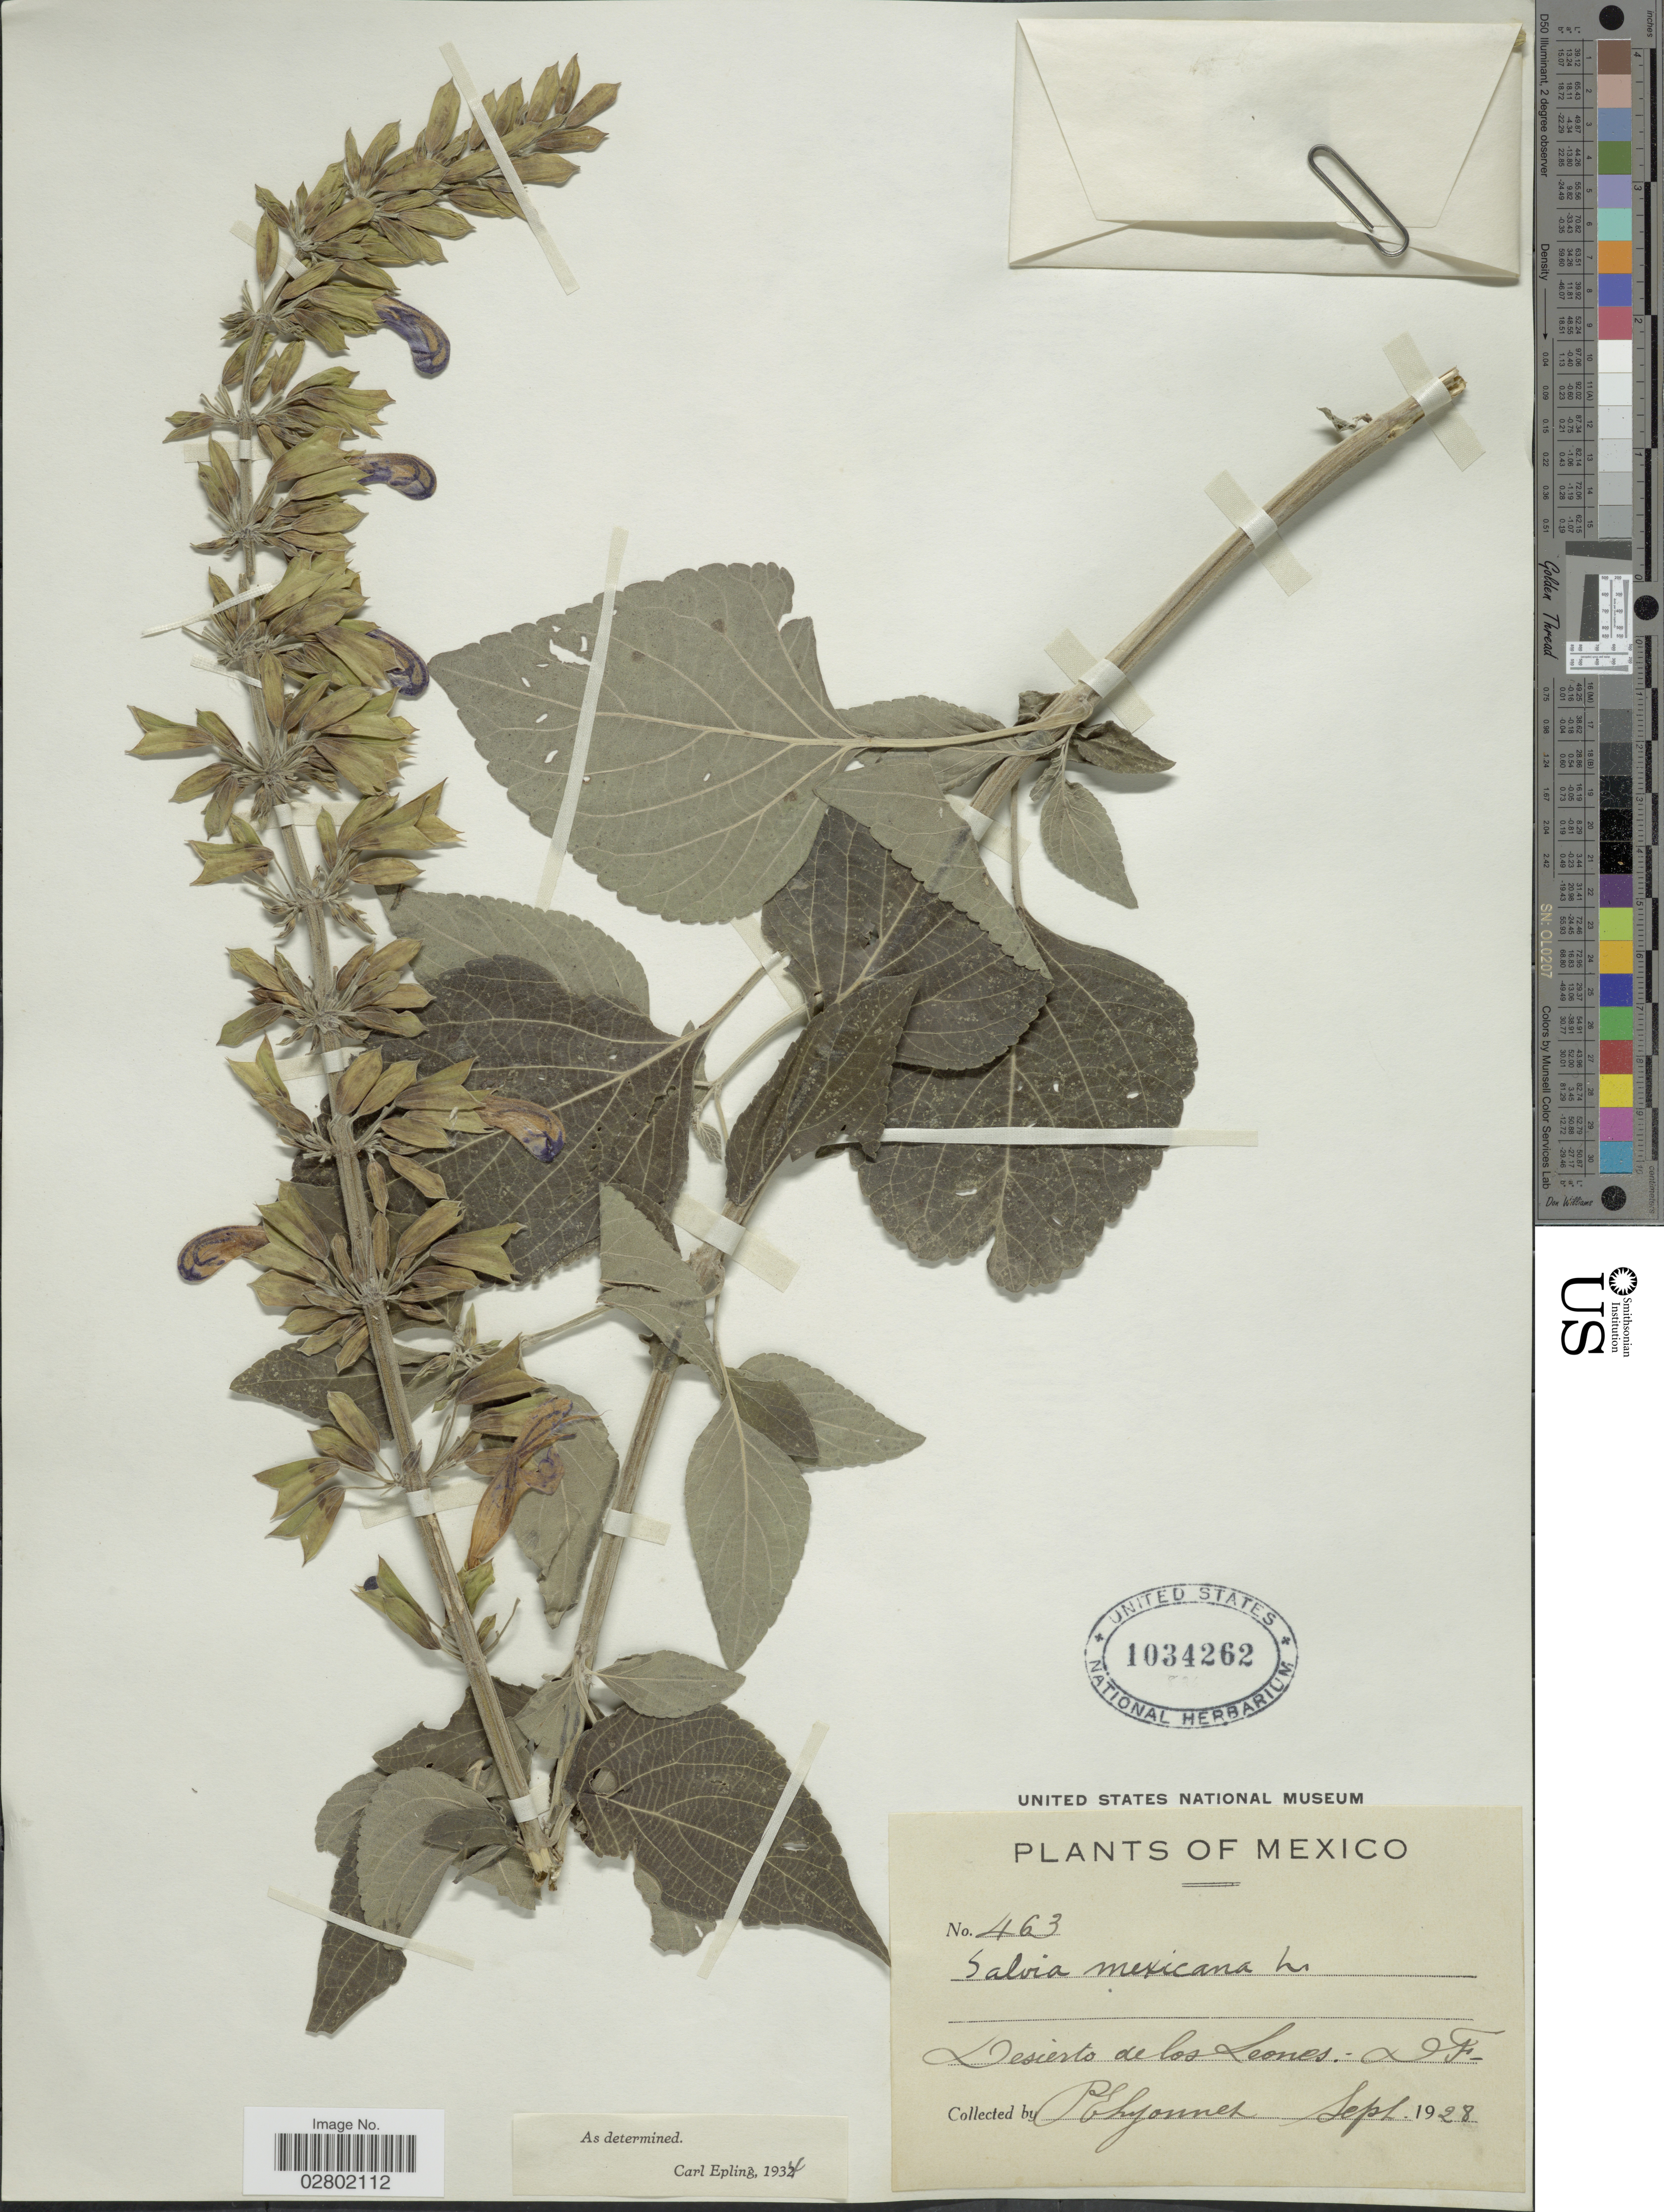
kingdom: Plantae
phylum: Tracheophyta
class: Magnoliopsida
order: Lamiales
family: Lamiaceae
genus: Salvia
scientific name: Salvia mexicana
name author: L.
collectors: P. Lyonnet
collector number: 463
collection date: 1928-09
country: Mexico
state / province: Distrito Federal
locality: Desierto de los Leones: D.F.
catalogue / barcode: US 1034262